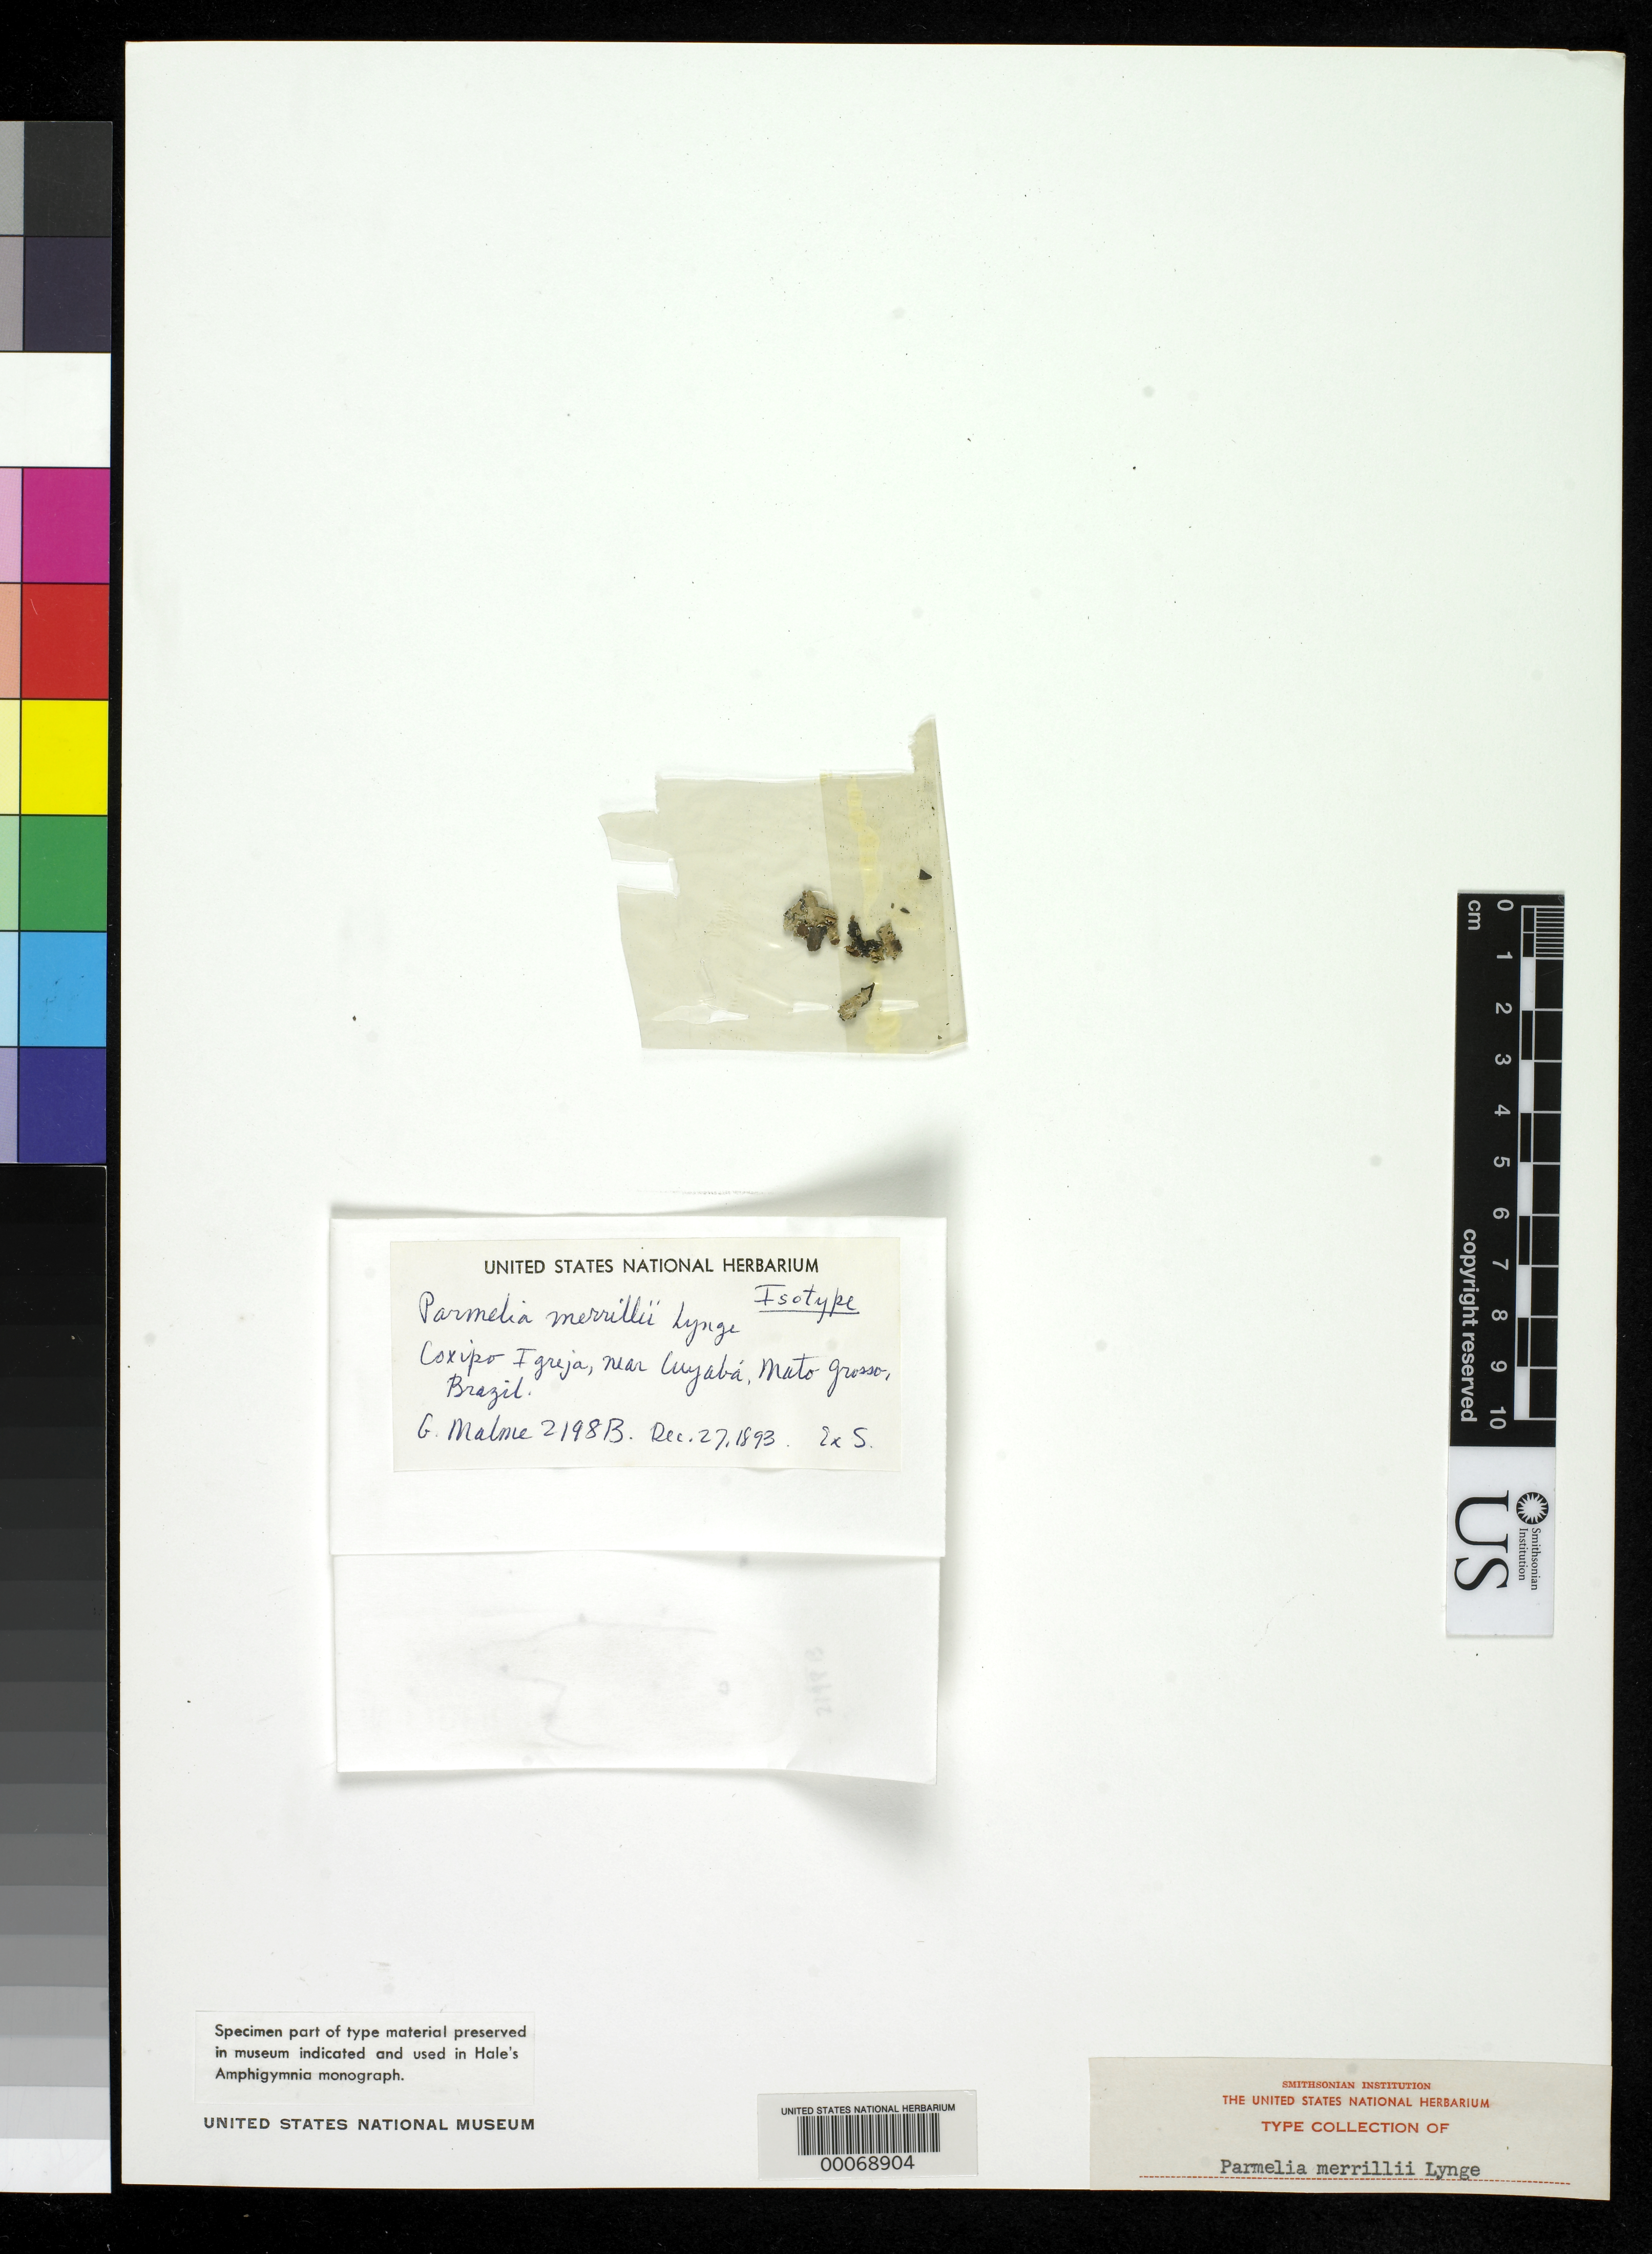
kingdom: Fungi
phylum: Ascomycota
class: Lecanoromycetes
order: Lecanorales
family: Parmeliaceae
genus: Parmelia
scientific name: Parmelia merrillii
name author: Lynge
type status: Isotype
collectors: G. O. A. Malme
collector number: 2198 b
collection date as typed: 27 Dec 1893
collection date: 1893-12-27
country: Brazil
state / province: Mato Grosso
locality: Coxipo Igreja, near Cuyaba.